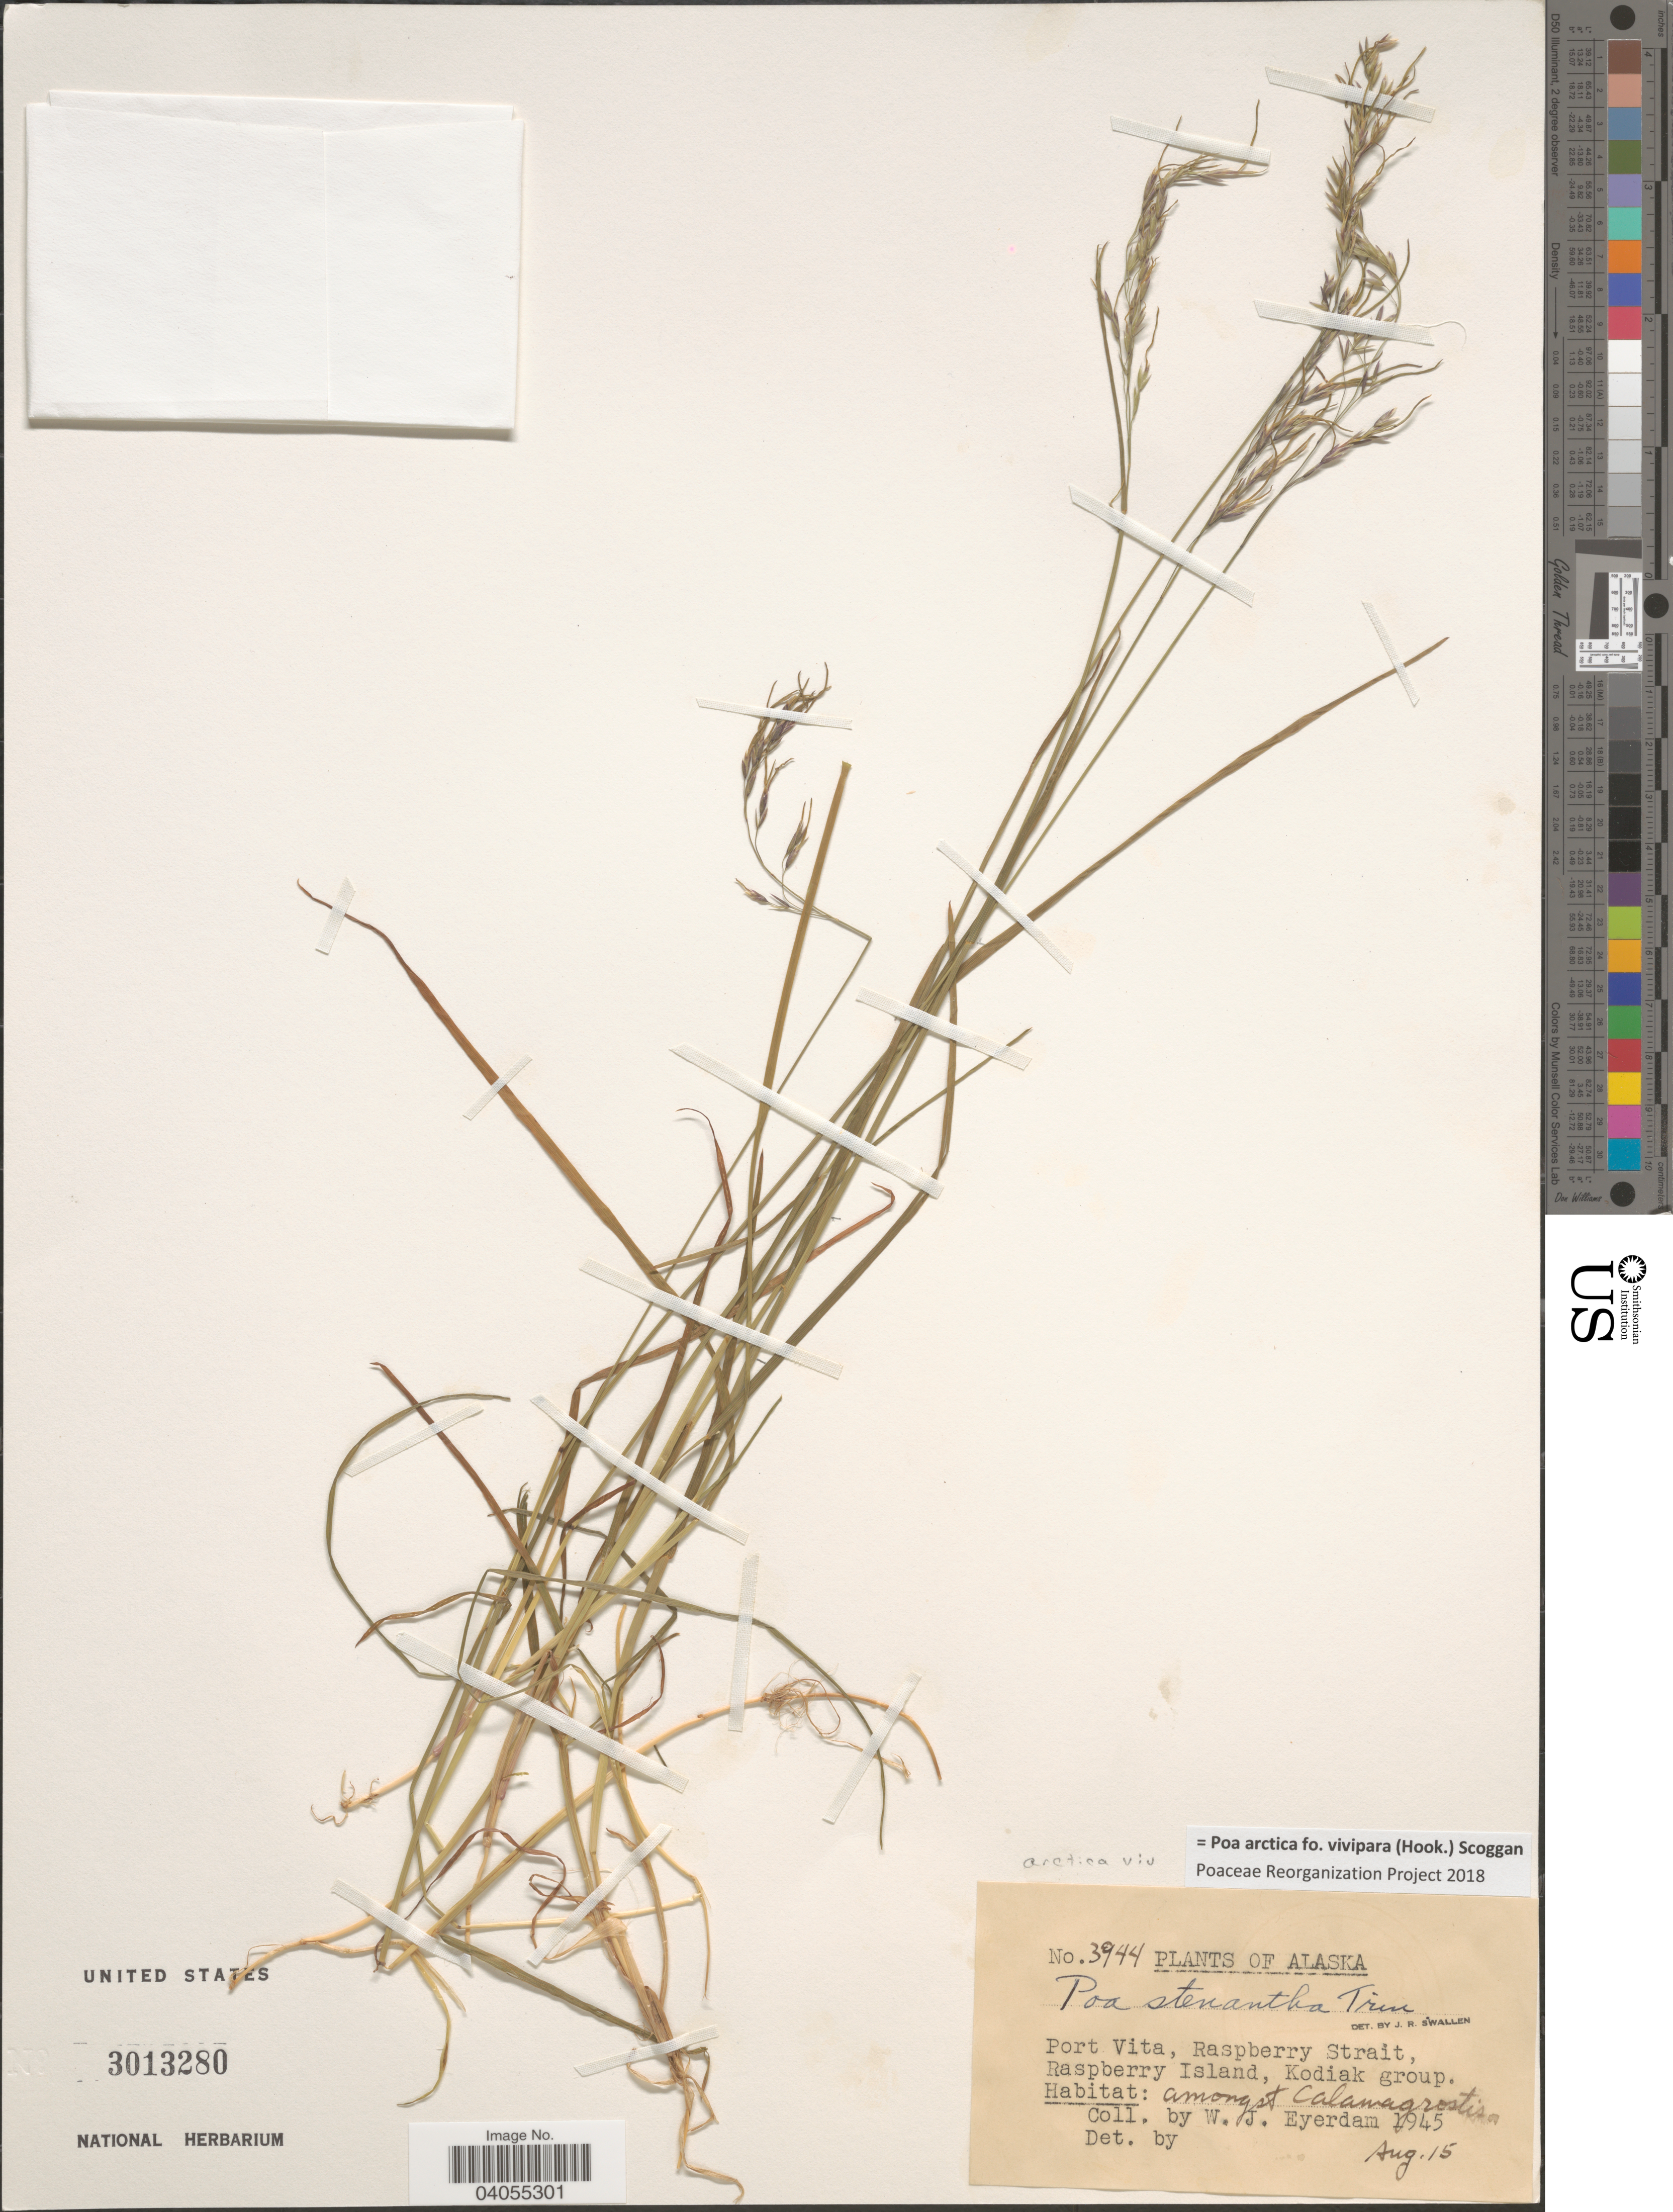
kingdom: Plantae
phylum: Tracheophyta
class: Liliopsida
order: Poales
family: Poaceae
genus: Poa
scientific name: Poa arctica f. vivipara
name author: (Hook.) Scoggan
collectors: W. J. Eyerdam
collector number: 3944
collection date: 1945-08-15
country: United States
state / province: Alaska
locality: Port Vita, Raspberry Strait, Raspberry Island, Kodiak group.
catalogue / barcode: US 3013280